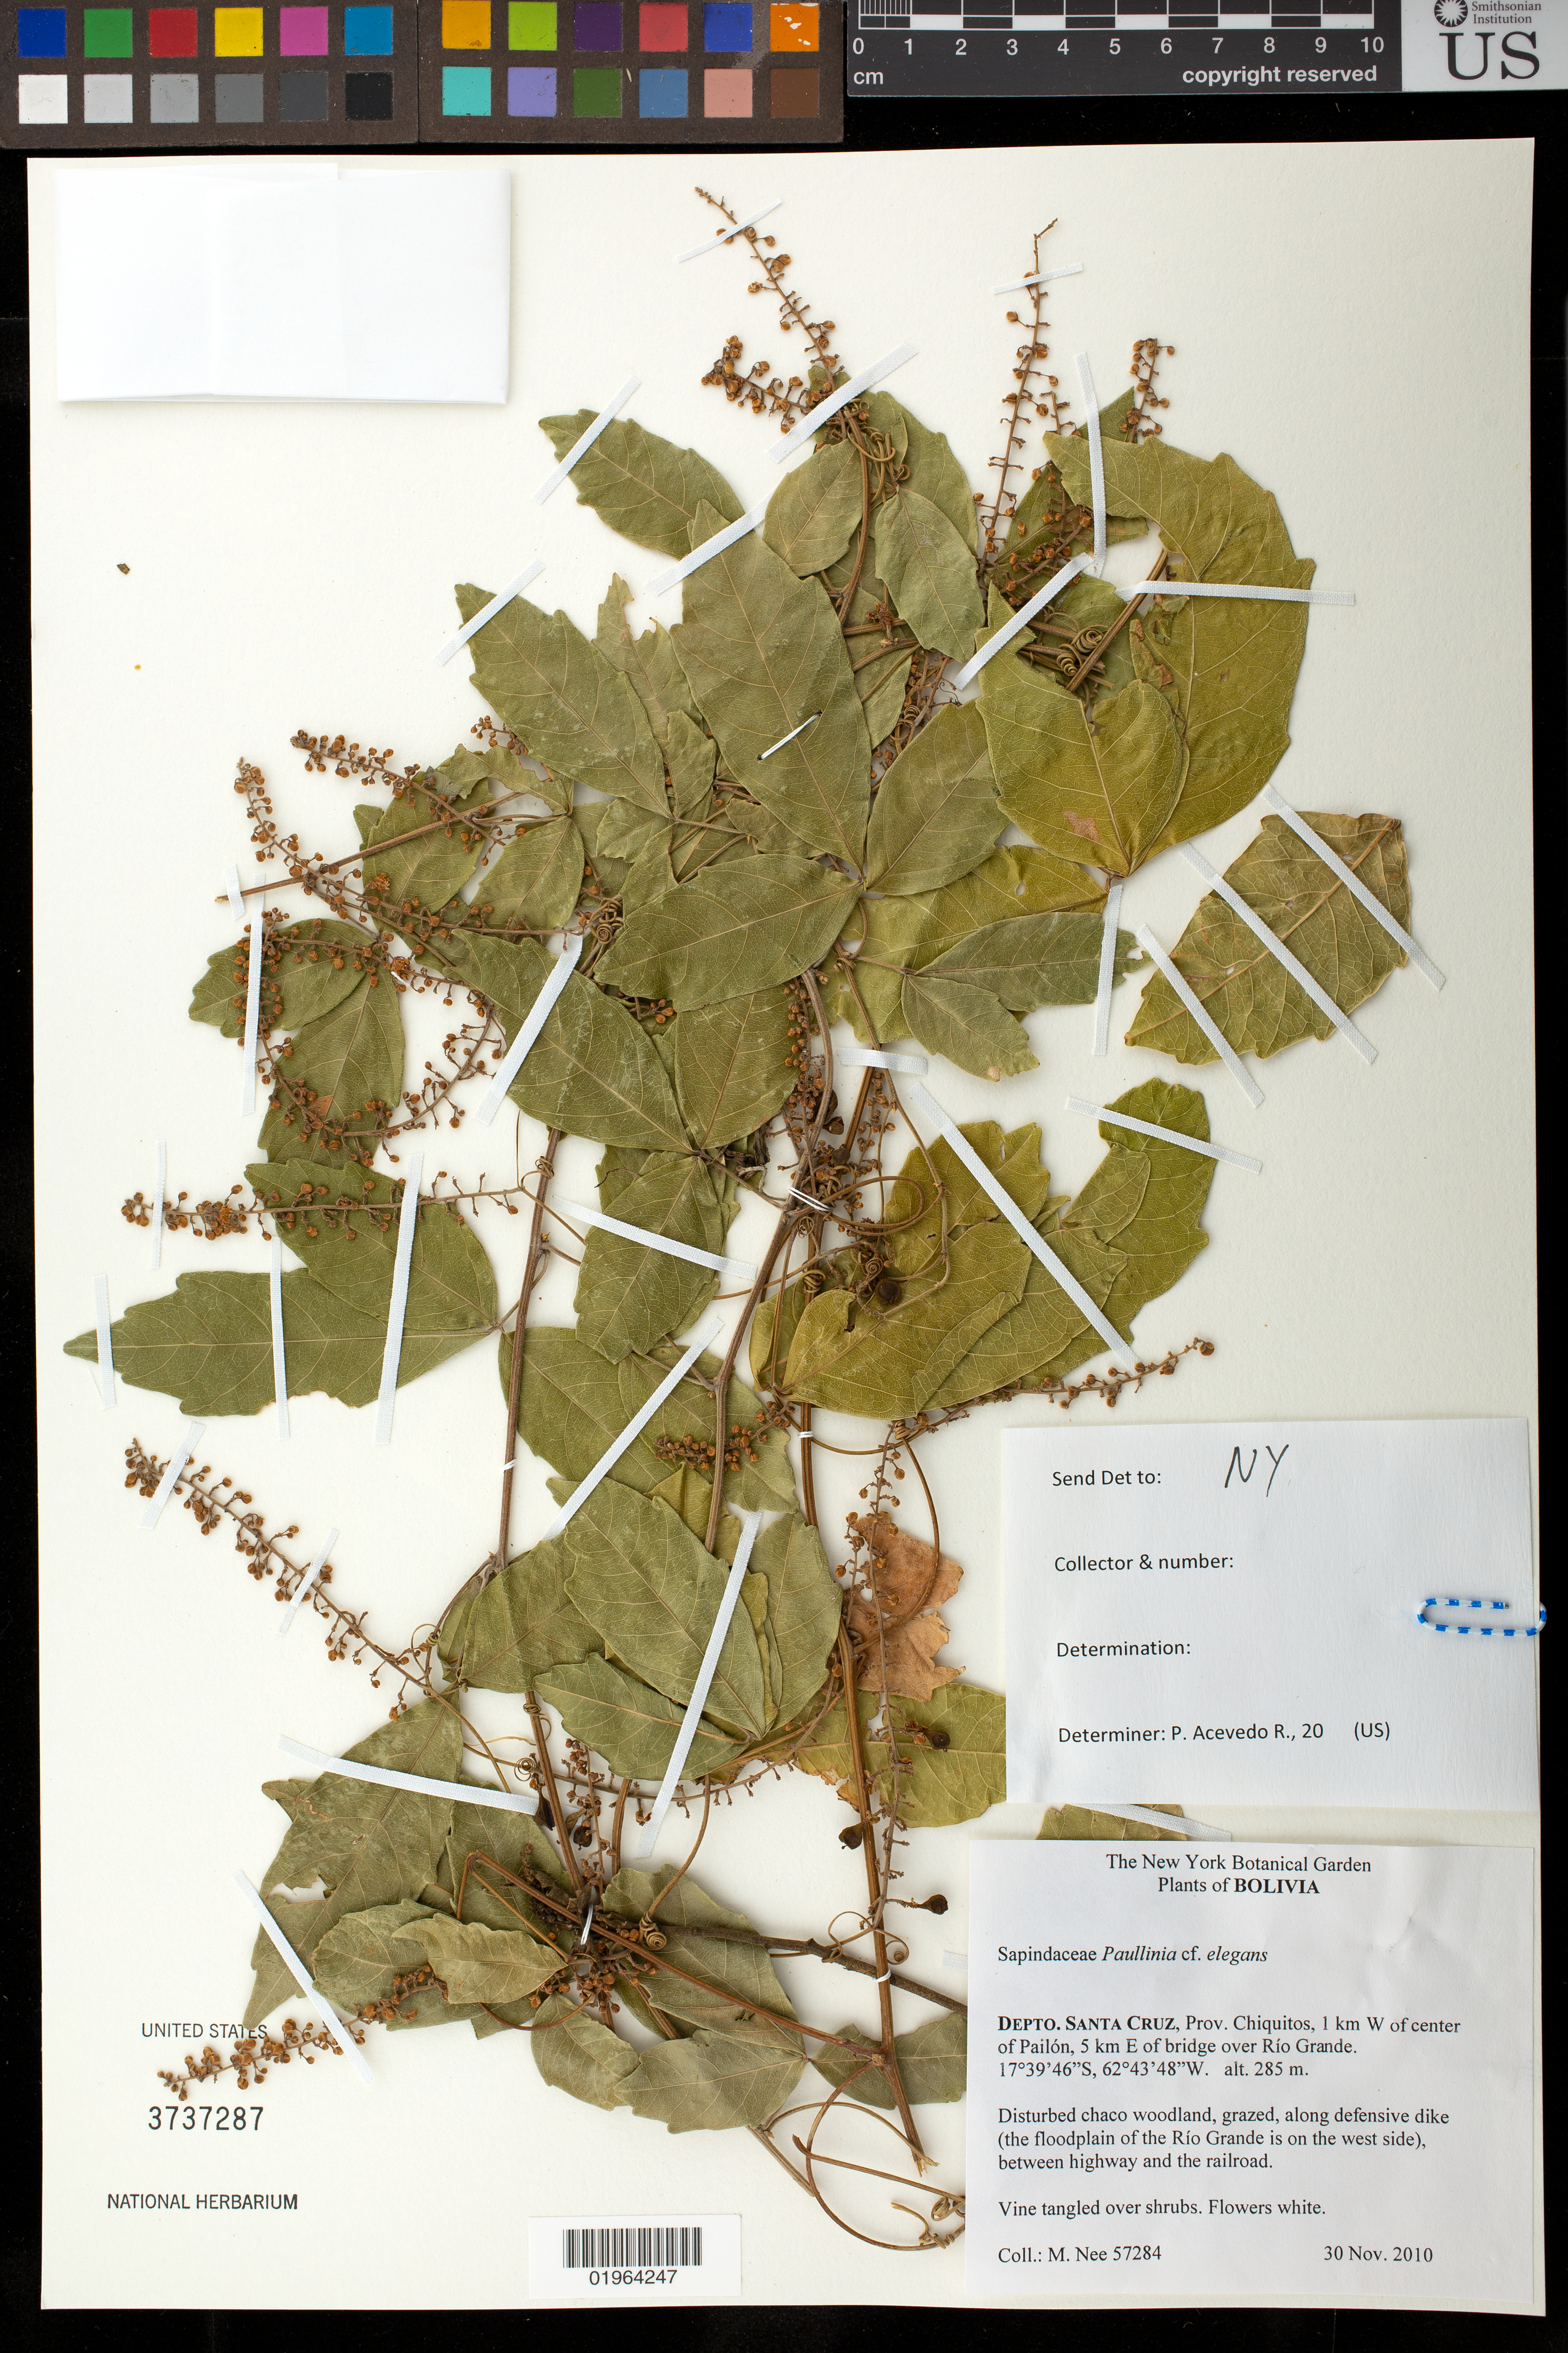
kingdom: Plantae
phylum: Tracheophyta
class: Magnoliopsida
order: Sapindales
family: Sapindaceae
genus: Paullinia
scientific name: Paullinia elegans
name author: Cambess.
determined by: Acevedo-Rodríguez, P., (BOT), Smithsonian Institution - National Museum of Natural History (UNITED STATES)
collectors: M. Nee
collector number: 57284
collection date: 2010-11-30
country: Bolivia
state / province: Santa Cruz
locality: Depto. Santa Cruz, Prov. Chiquitos, 1 km W of center of Pailón, 5 km E of bridge over Río Grande.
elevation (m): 285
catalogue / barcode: US 3737287